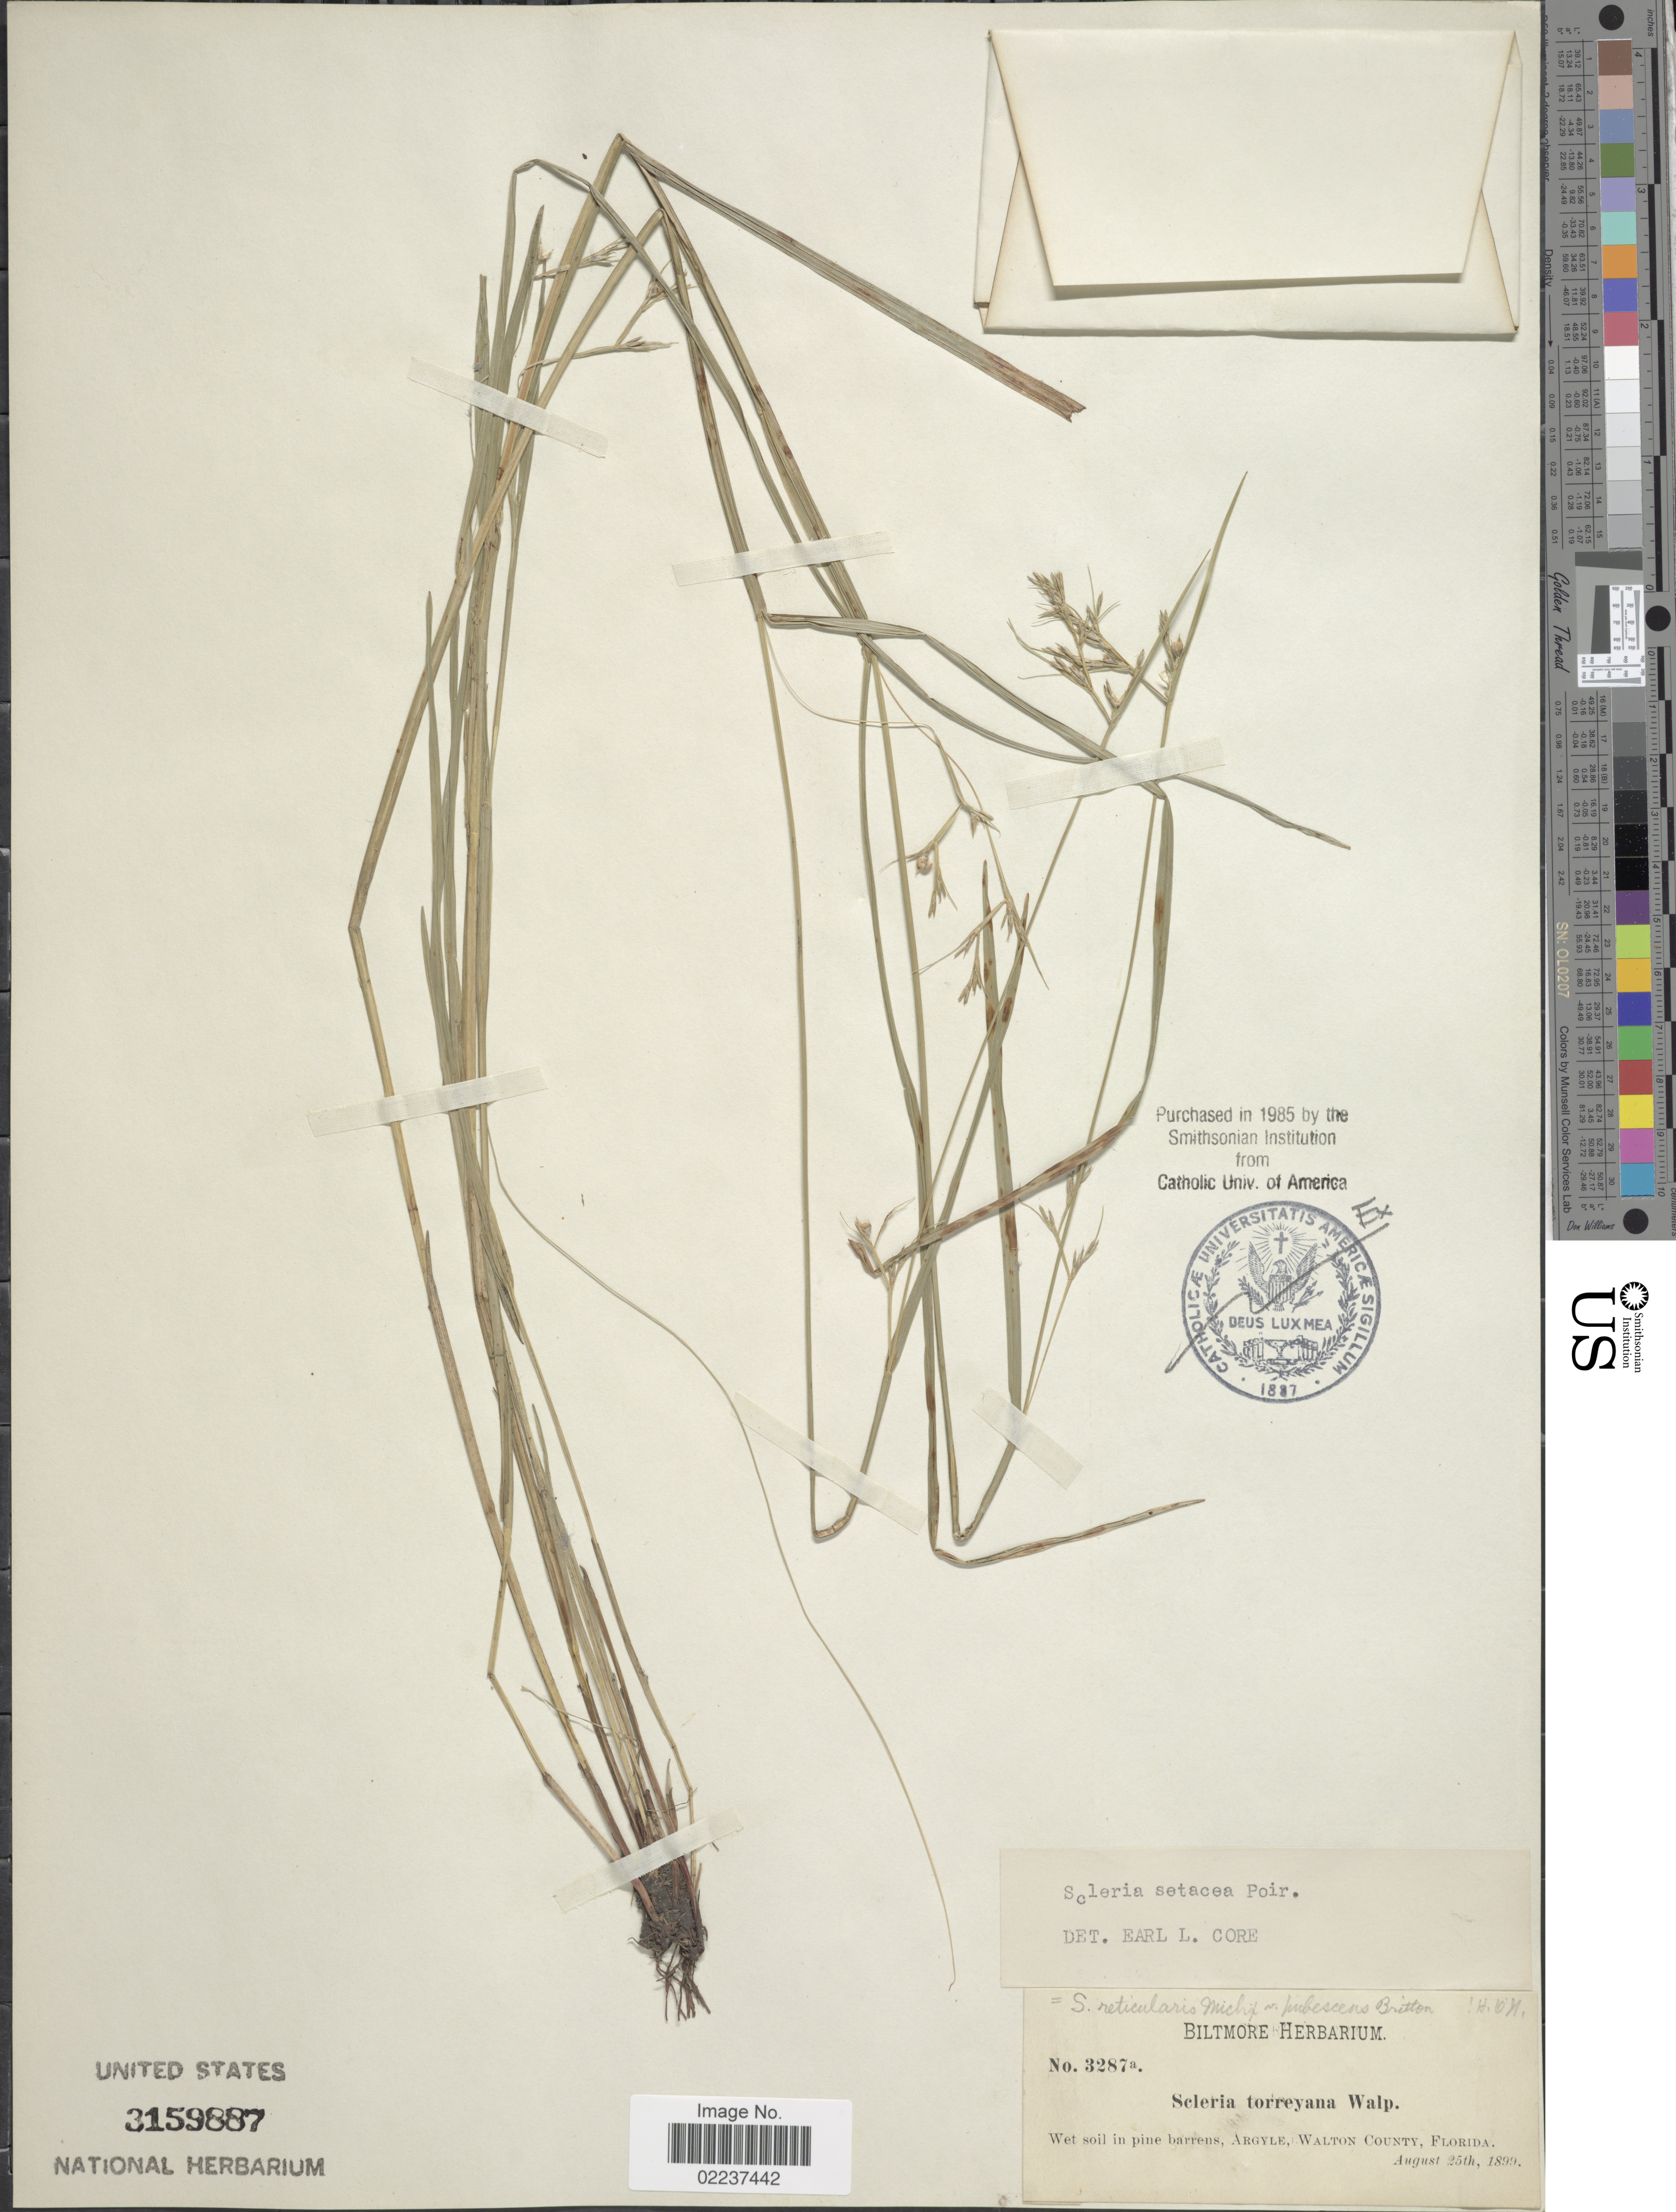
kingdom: Plantae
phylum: Tracheophyta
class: Liliopsida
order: Poales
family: Cyperaceae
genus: Scleria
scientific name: Scleria muehlenbergii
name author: Steud.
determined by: Strong, Mark T., (BOT), Smithsonian Institution - National Museum of Natural History (UNITED STATES)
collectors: ex herb. Biltmore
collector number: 3287a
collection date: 1899-08-25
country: United States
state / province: Florida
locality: Argyle, Walton County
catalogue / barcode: US 3159887